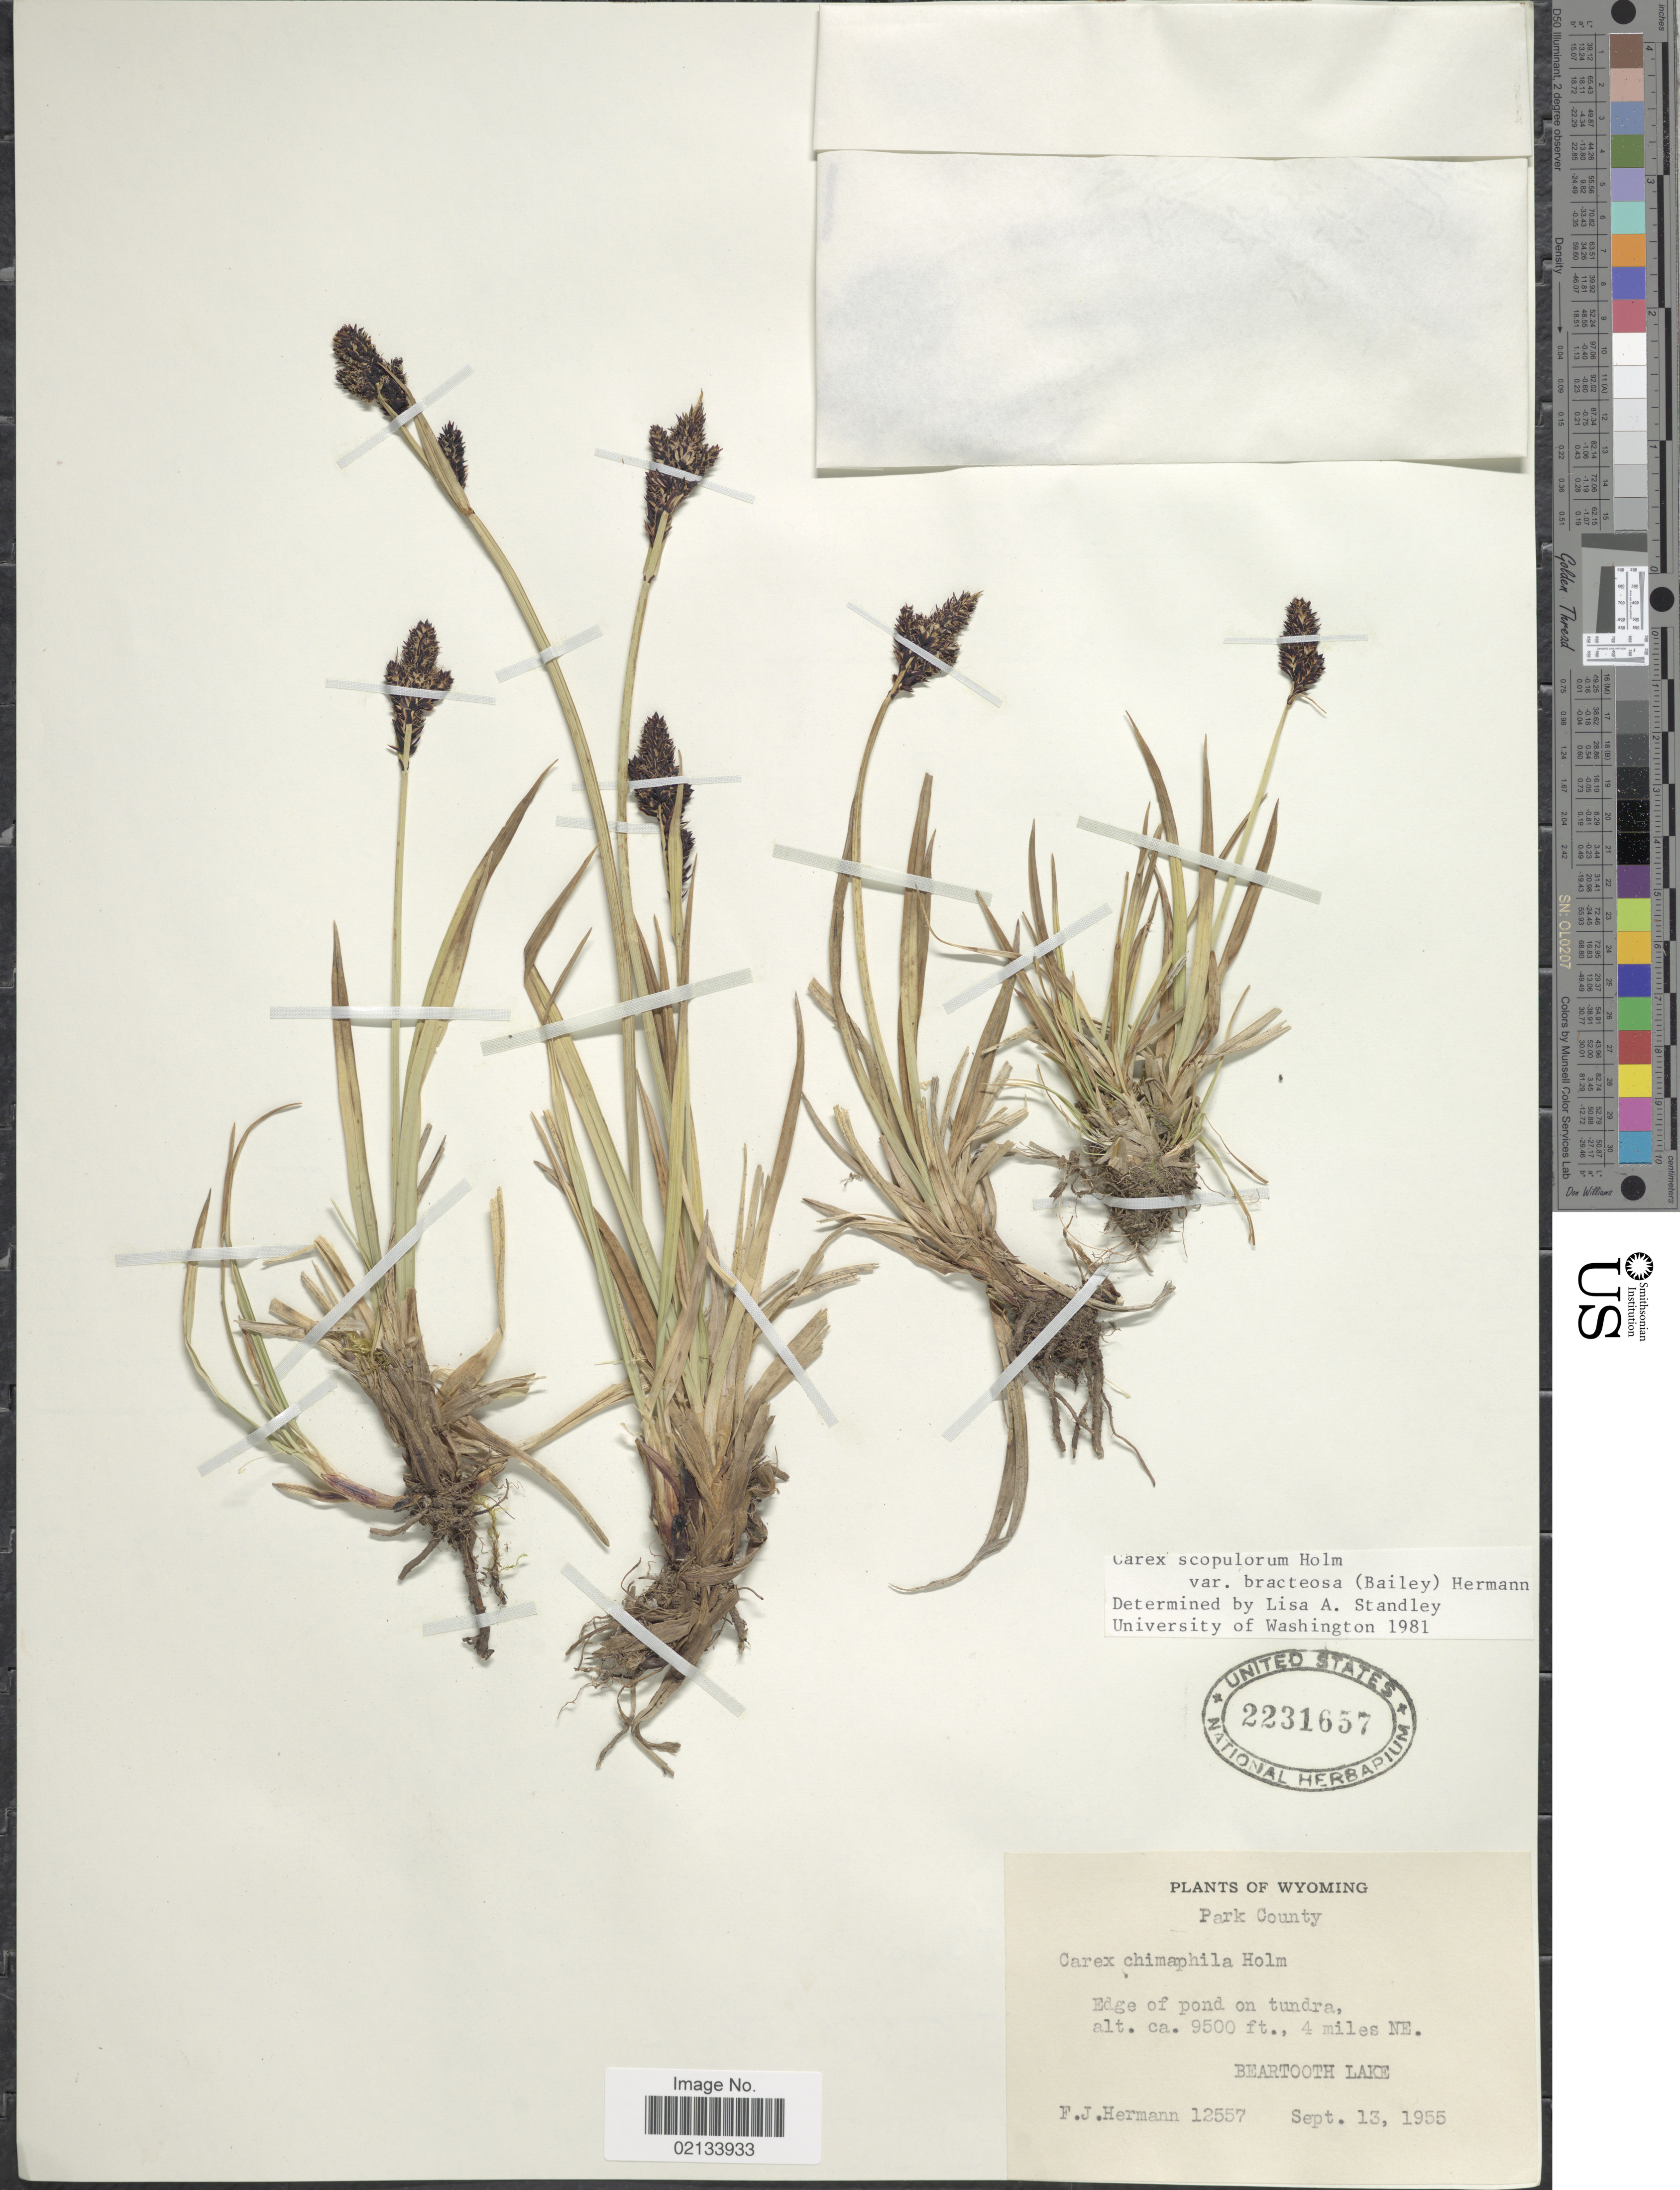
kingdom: Plantae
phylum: Tracheophyta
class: Liliopsida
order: Poales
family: Cyperaceae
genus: Carex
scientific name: Carex scopulorum var. bracteosa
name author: (L.H. Bailey) F.J. Herm.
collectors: F. J. Hermann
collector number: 12557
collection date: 1955-09-13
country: United States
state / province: Wyoming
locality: Park County, edge of pond on tundra, 4 miles NE. Beartooth Lake.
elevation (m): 2896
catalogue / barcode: US 2231657